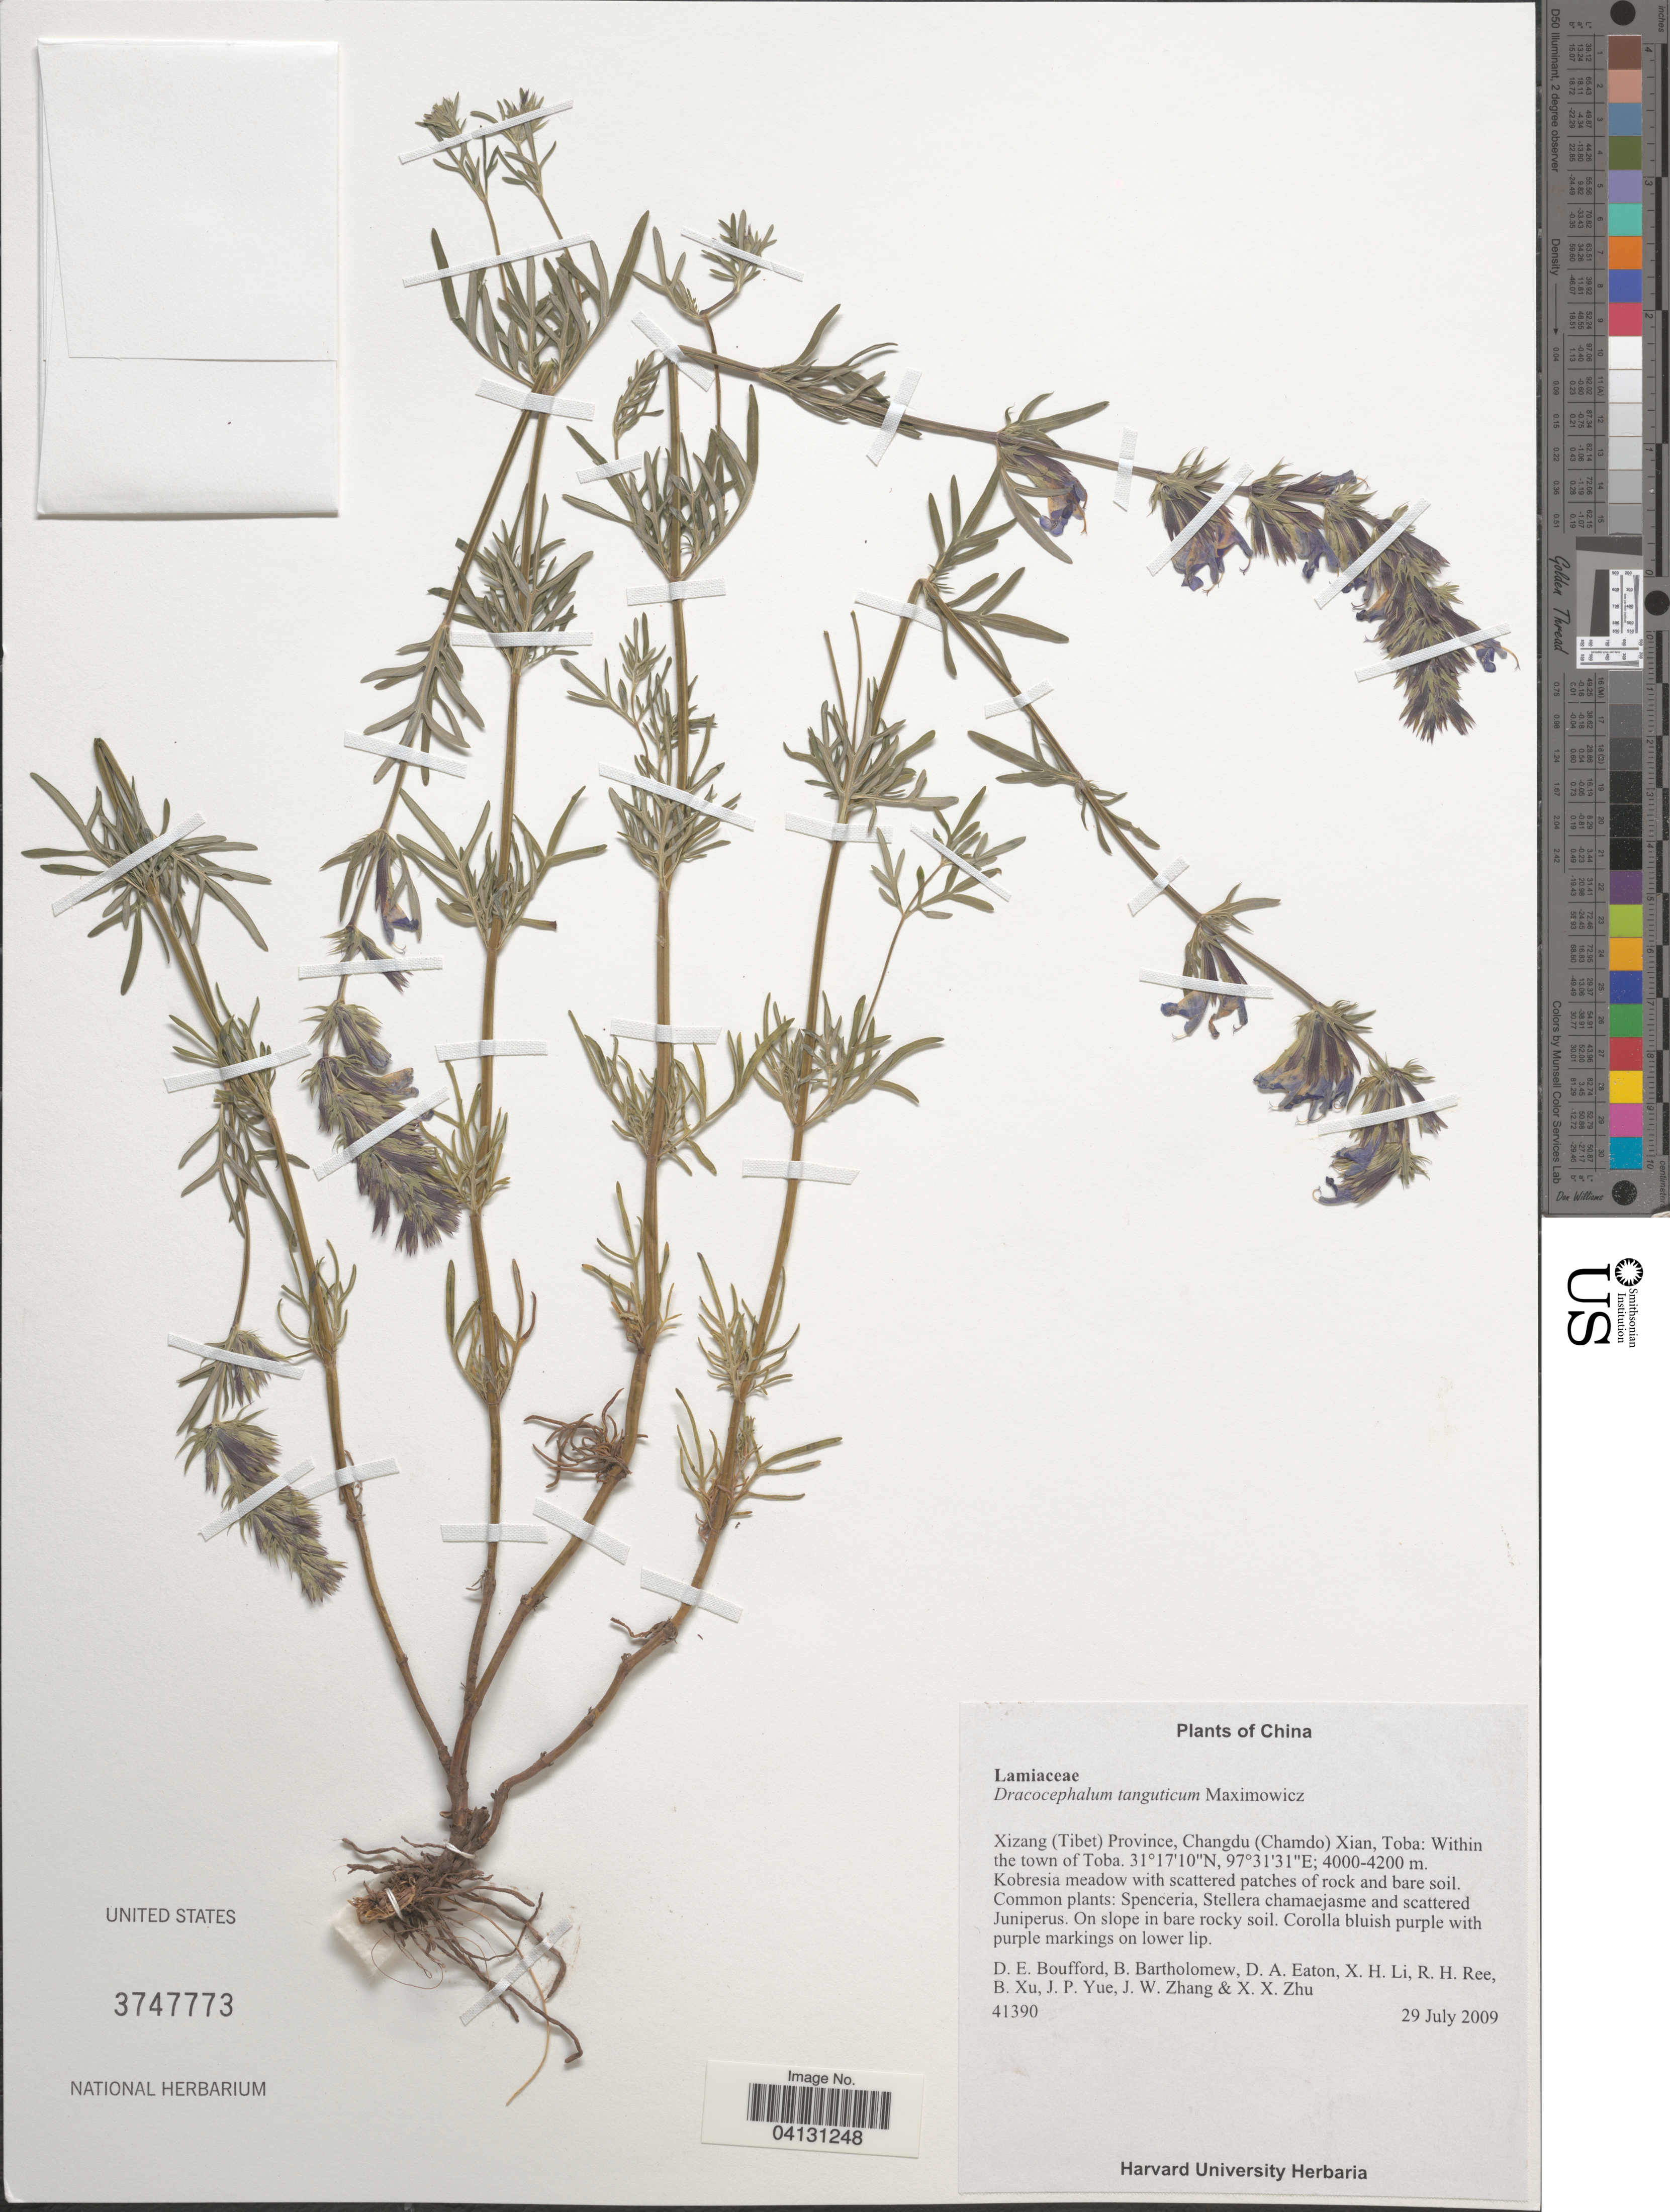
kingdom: Plantae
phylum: Tracheophyta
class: Magnoliopsida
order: Lamiales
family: Lamiaceae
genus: Dracocephalum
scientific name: Dracocephalum tanguticum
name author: Maxim.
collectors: D. E. Boufford, B. Bartholomew, D. Eaton, X. Li & et al.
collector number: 41390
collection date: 2009-07-29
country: China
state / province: Xizang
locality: (Tibet), Changdu (Chamdo) Xian, Toba: Within the town of Toba.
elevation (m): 4000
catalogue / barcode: US 3747773